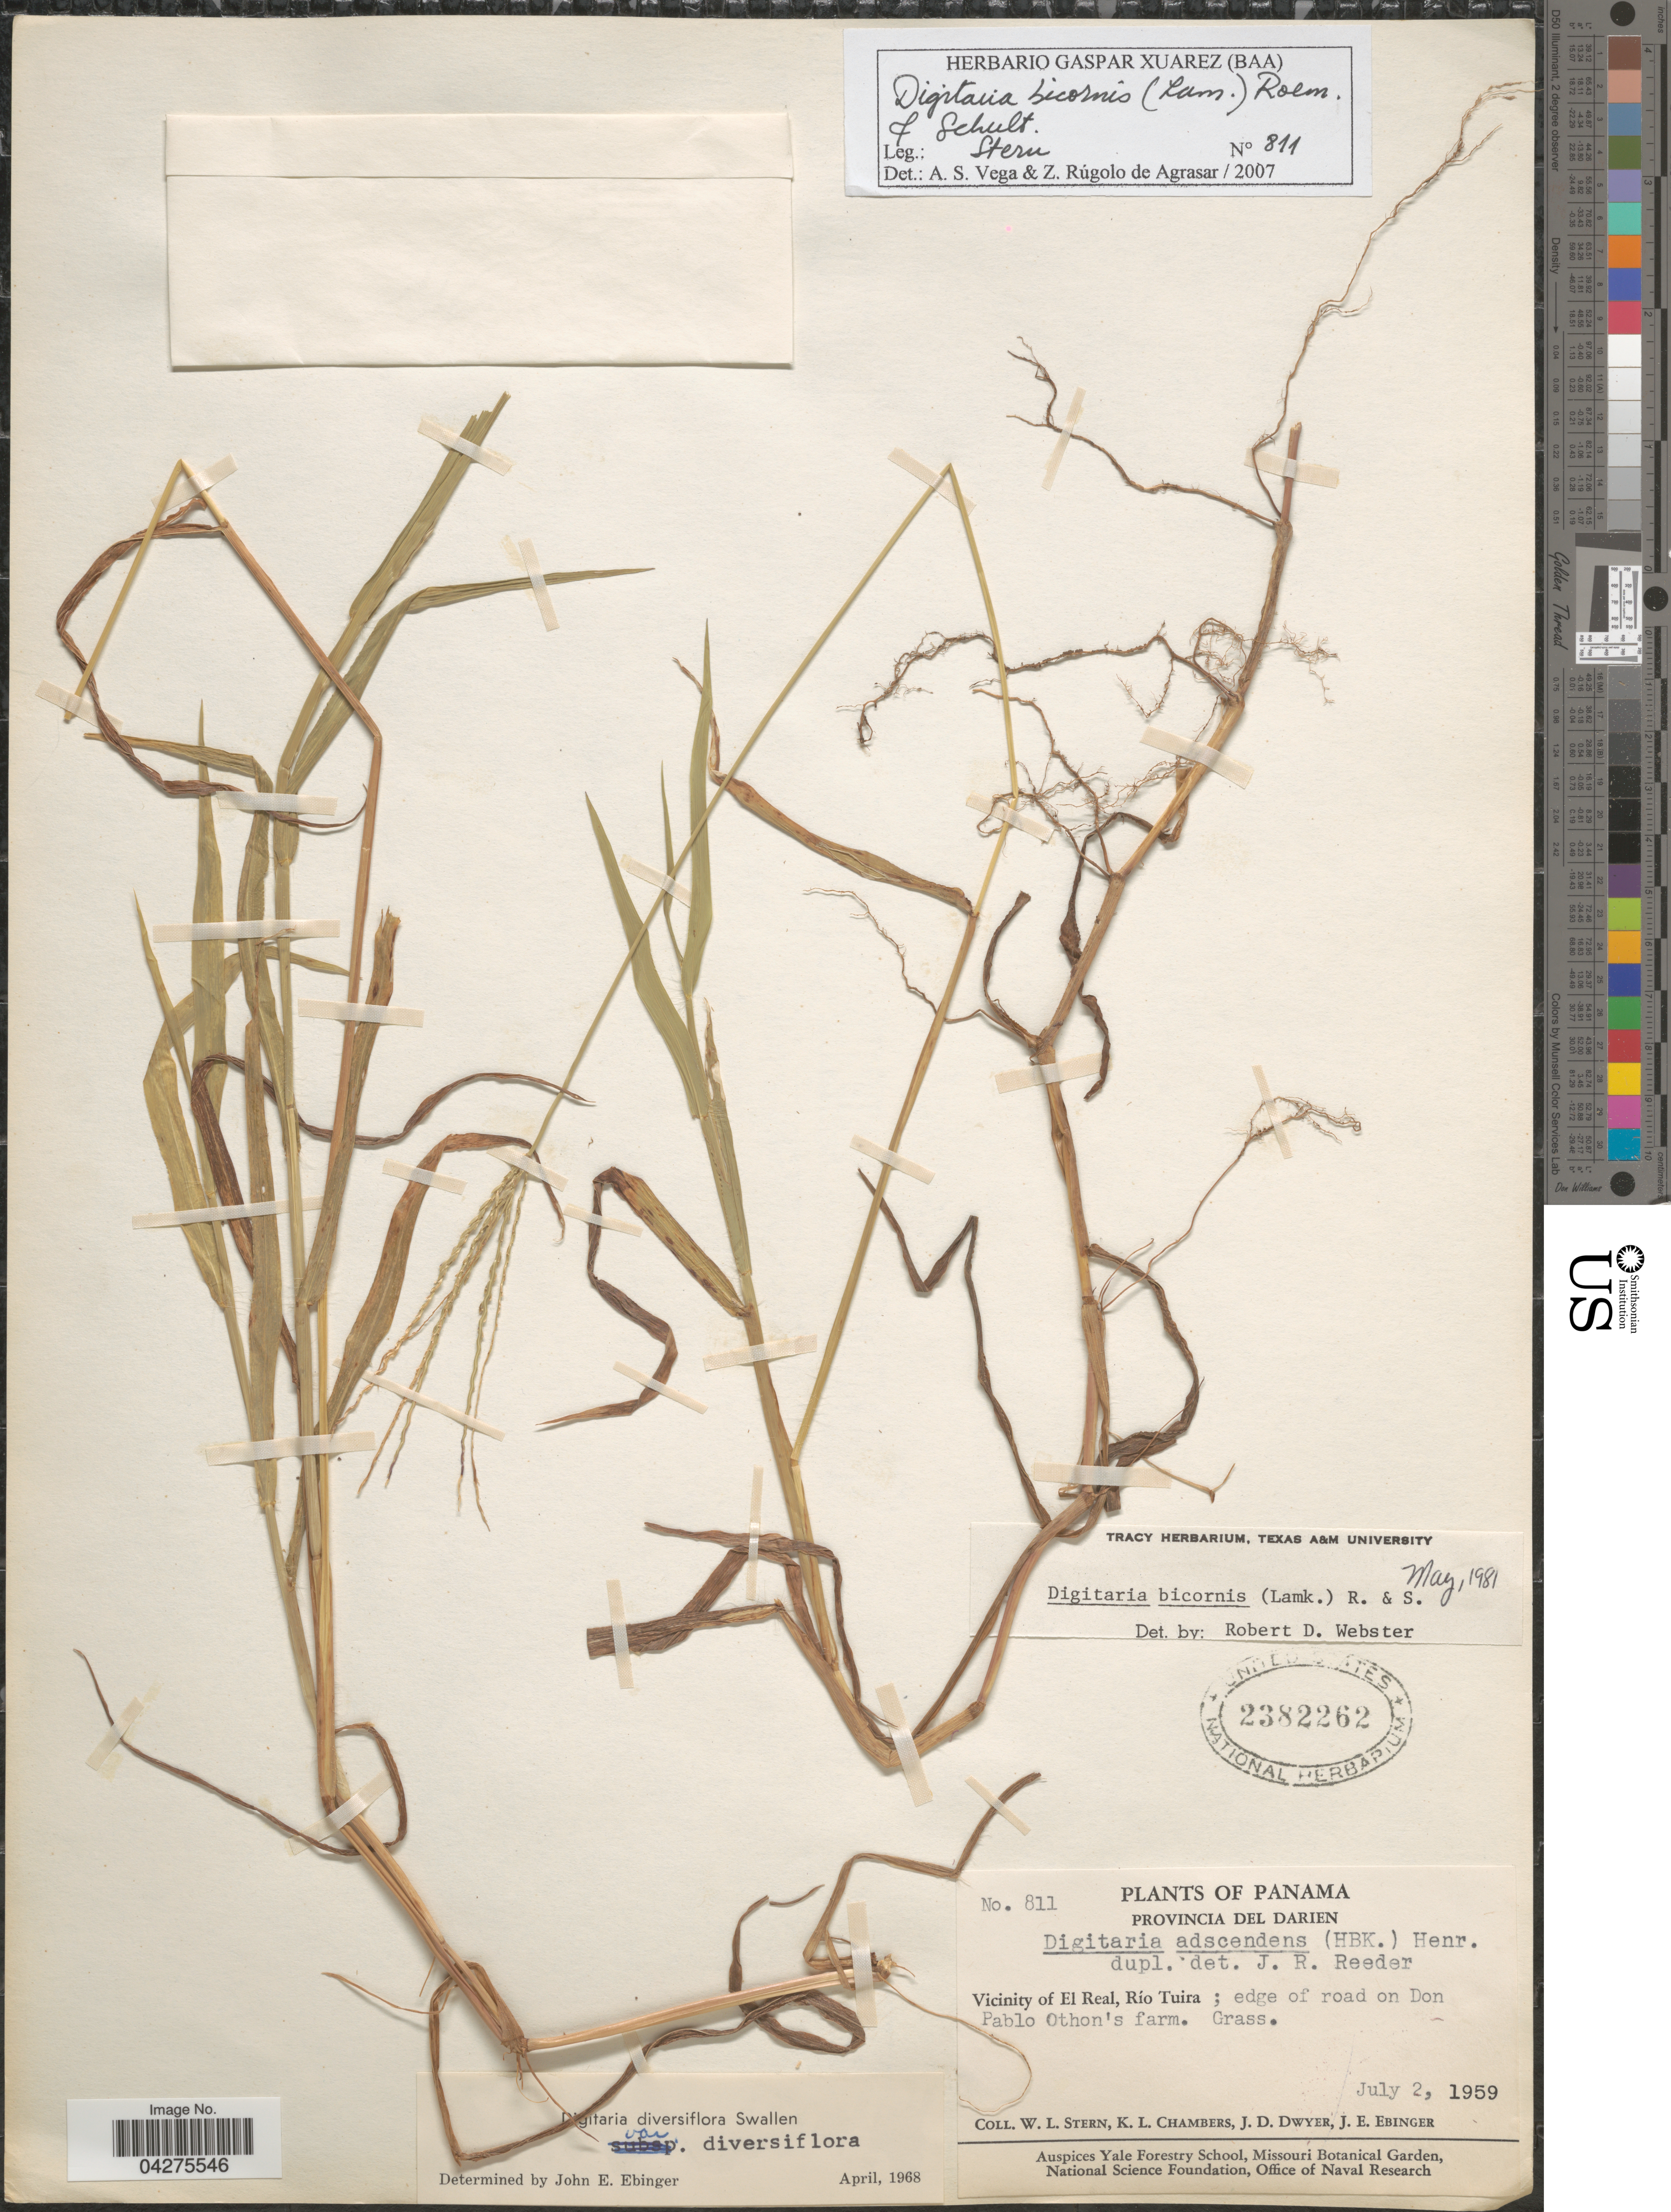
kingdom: Plantae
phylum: Tracheophyta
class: Liliopsida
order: Poales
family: Poaceae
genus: Digitaria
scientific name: Digitaria bicornis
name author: (Lam.) Roem. & Schult.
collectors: W. L. Stern, K. Chambers, J. D. Dwyer & J. Ebinger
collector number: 811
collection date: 1959-07-02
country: Panama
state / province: Darien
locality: Vicinity of El Real, Río Tuira; edge of road on Don Pablo Othon's farm.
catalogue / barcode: US 2382262